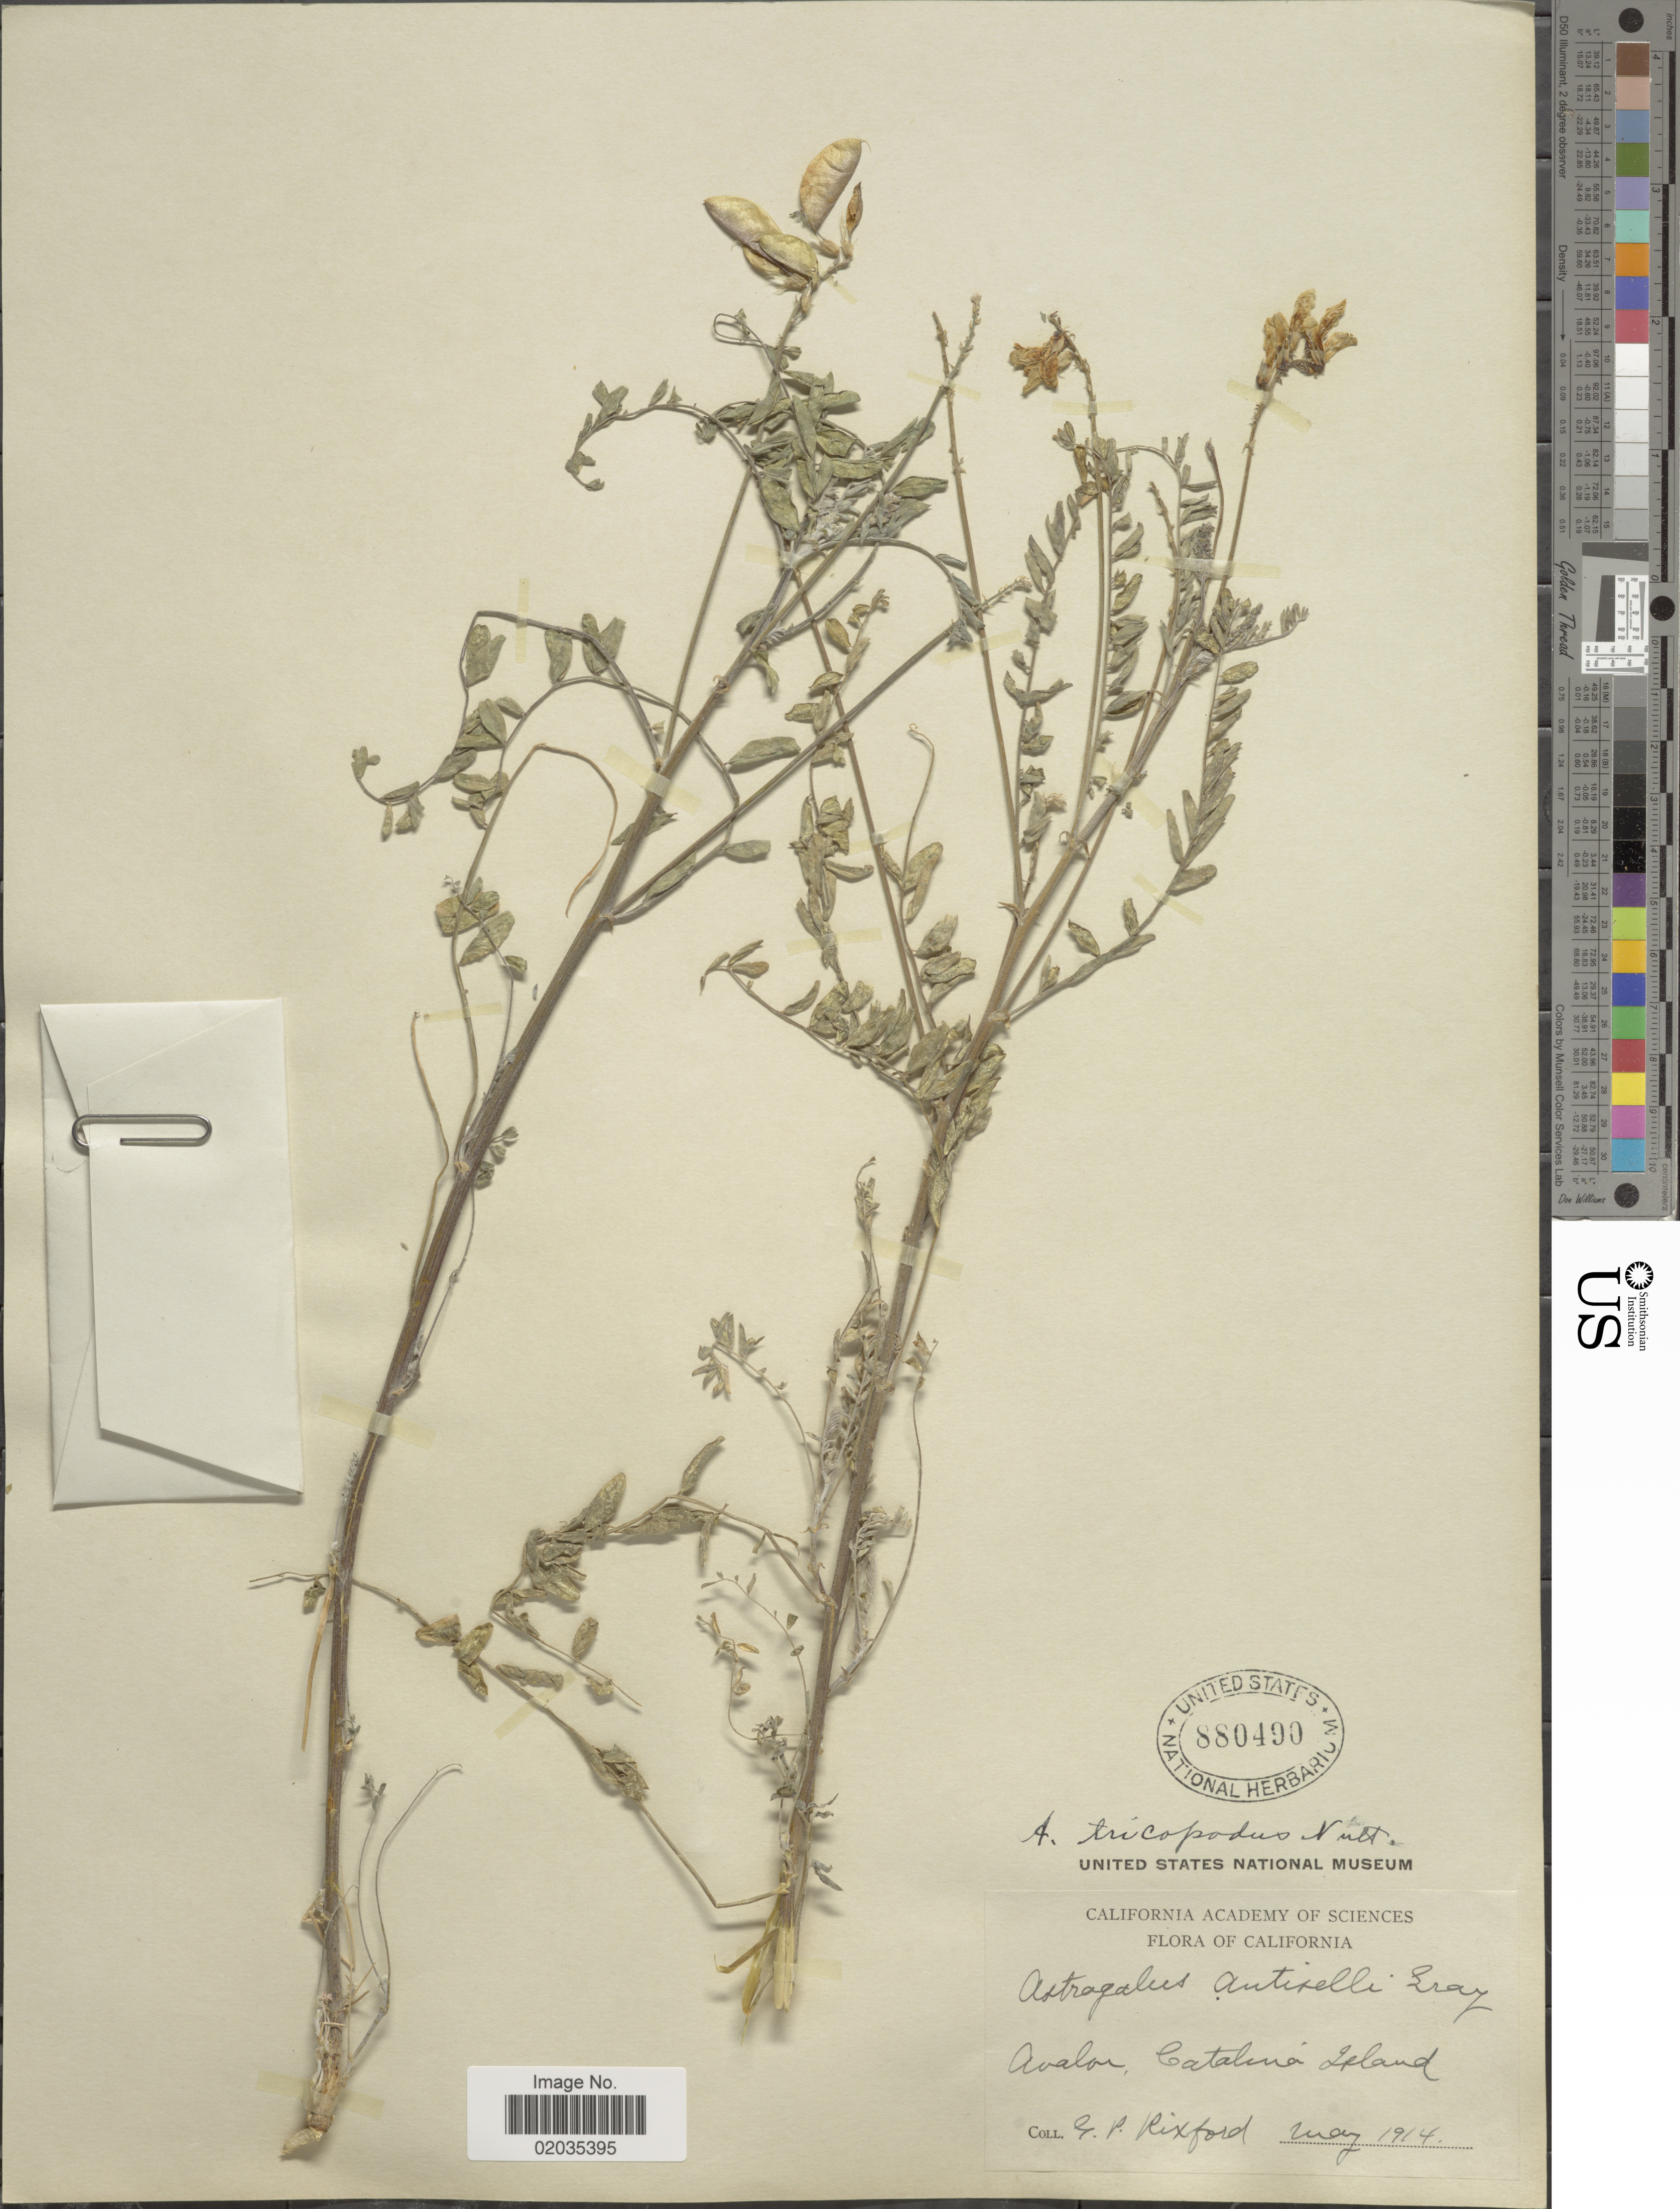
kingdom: Plantae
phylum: Tracheophyta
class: Magnoliopsida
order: Fabales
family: Fabaceae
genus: Astragalus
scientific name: Astragalus trichopodus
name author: (Nutt.) A. Gray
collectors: G. Rixford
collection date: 1914-05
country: United States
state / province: California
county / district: Los Angeles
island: Santa Catalina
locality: Avalon, Catalina Island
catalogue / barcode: US 880490